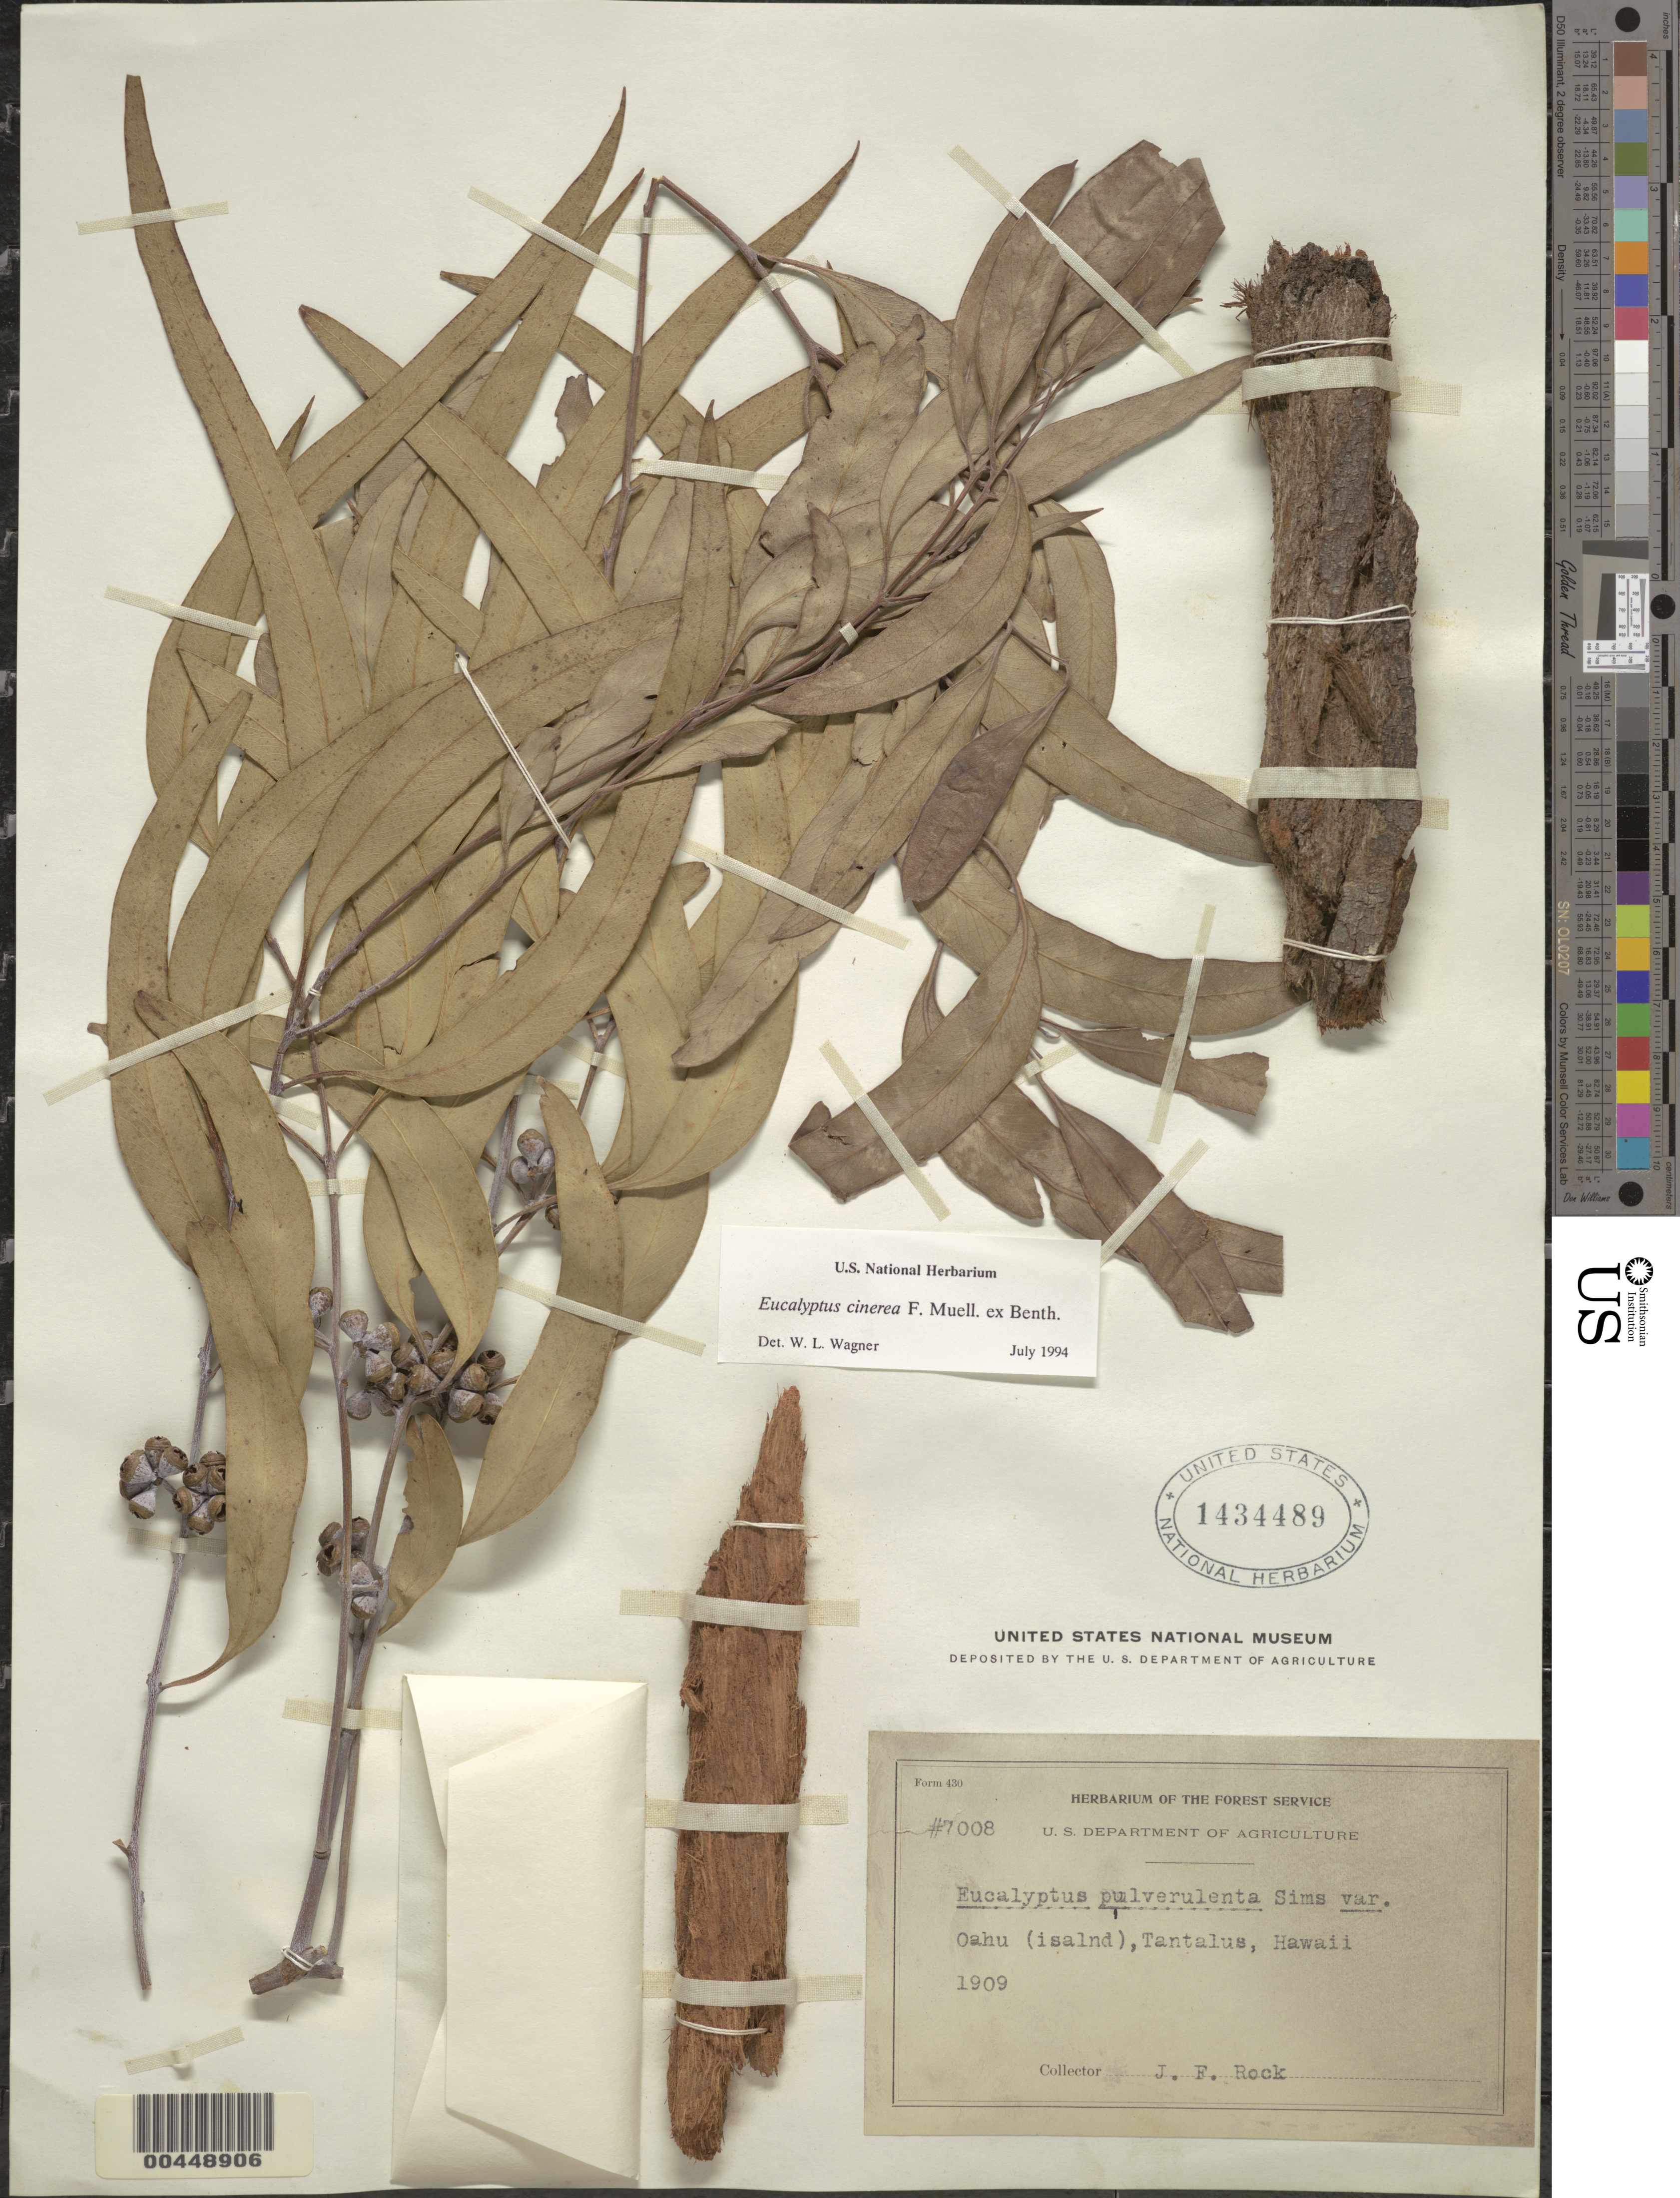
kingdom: Plantae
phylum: Tracheophyta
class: Magnoliopsida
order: Myrtales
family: Myrtaceae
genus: Eucalyptus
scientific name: Eucalyptus cinerea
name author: F. Muell. ex Benth.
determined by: Wagner, W. L., (BOT), Smithsonian Institution - National Museum of Natural History (UNITED STATES)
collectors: J. F. Rock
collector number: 7008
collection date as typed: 1909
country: United States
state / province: Hawaii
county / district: Honolulu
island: Oahu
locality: Tantalus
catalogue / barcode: US 1434489